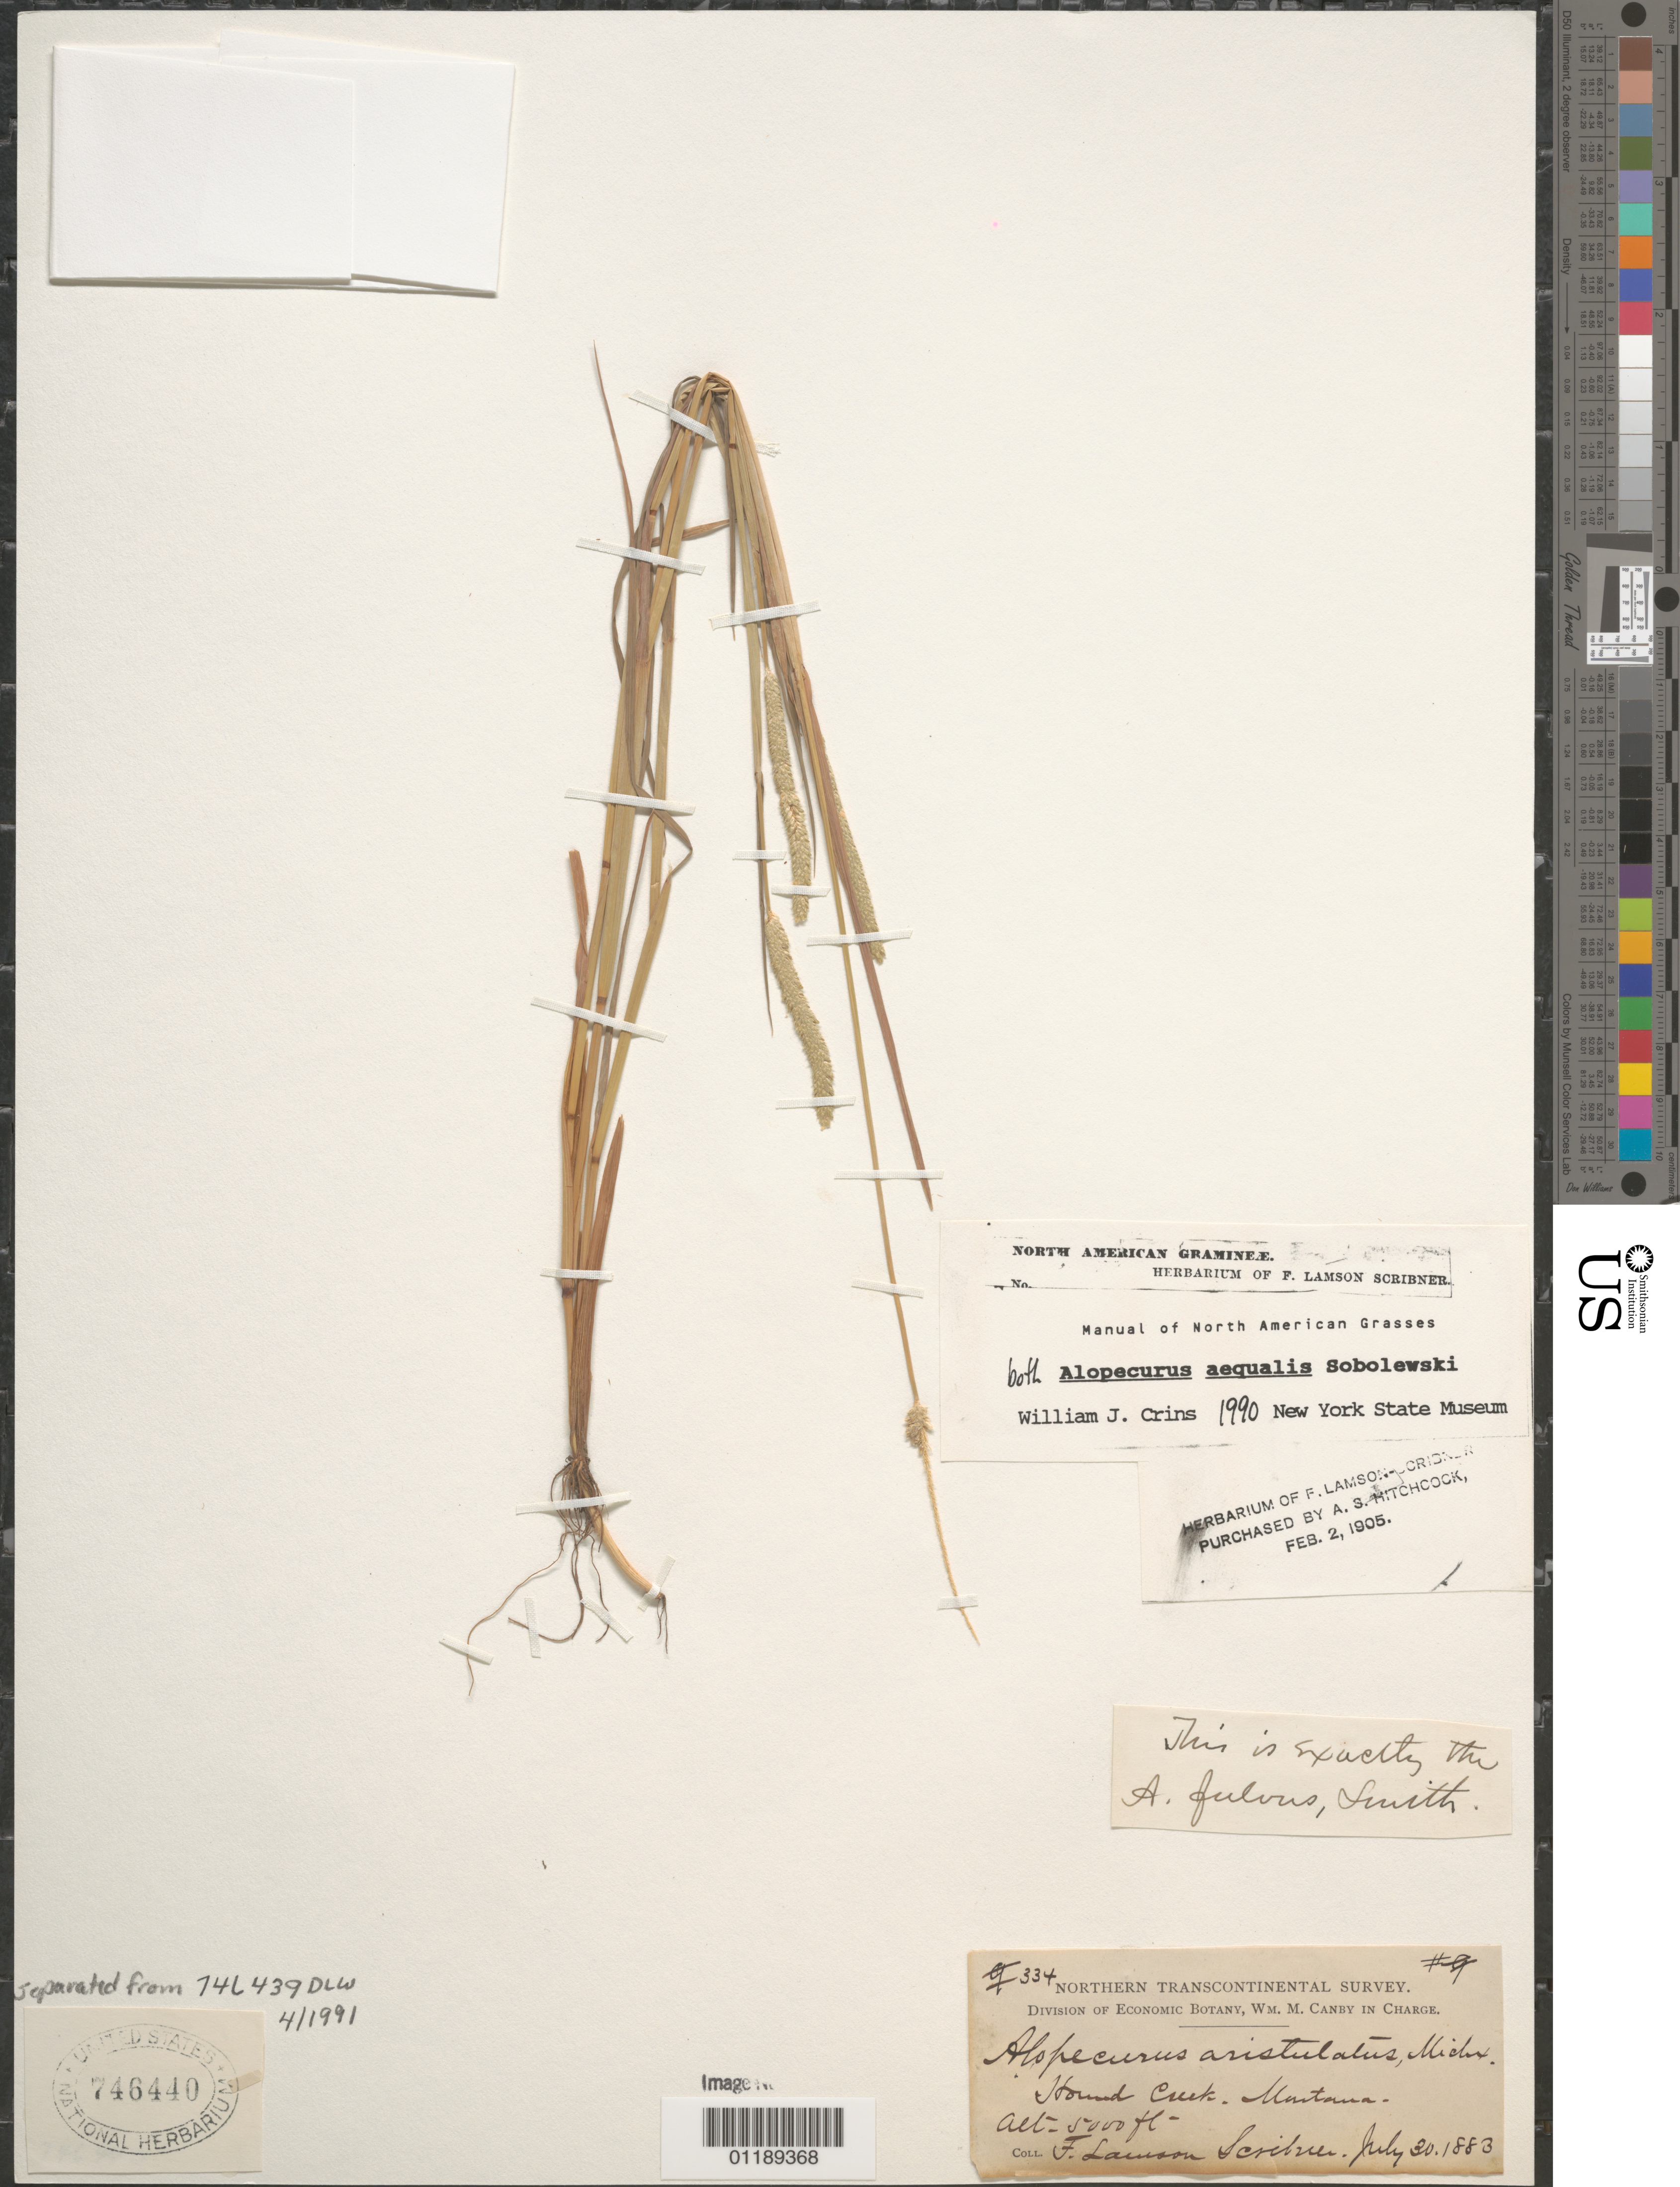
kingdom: Plantae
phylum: Tracheophyta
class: Liliopsida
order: Poales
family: Poaceae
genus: Alopecurus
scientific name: Alopecurus aequalis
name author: Sobol.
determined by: Crins, W. J.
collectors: F. L. Scribner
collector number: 334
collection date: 1883-06-30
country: United States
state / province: Montana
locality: Hound Creek.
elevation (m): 1524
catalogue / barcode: US 746440